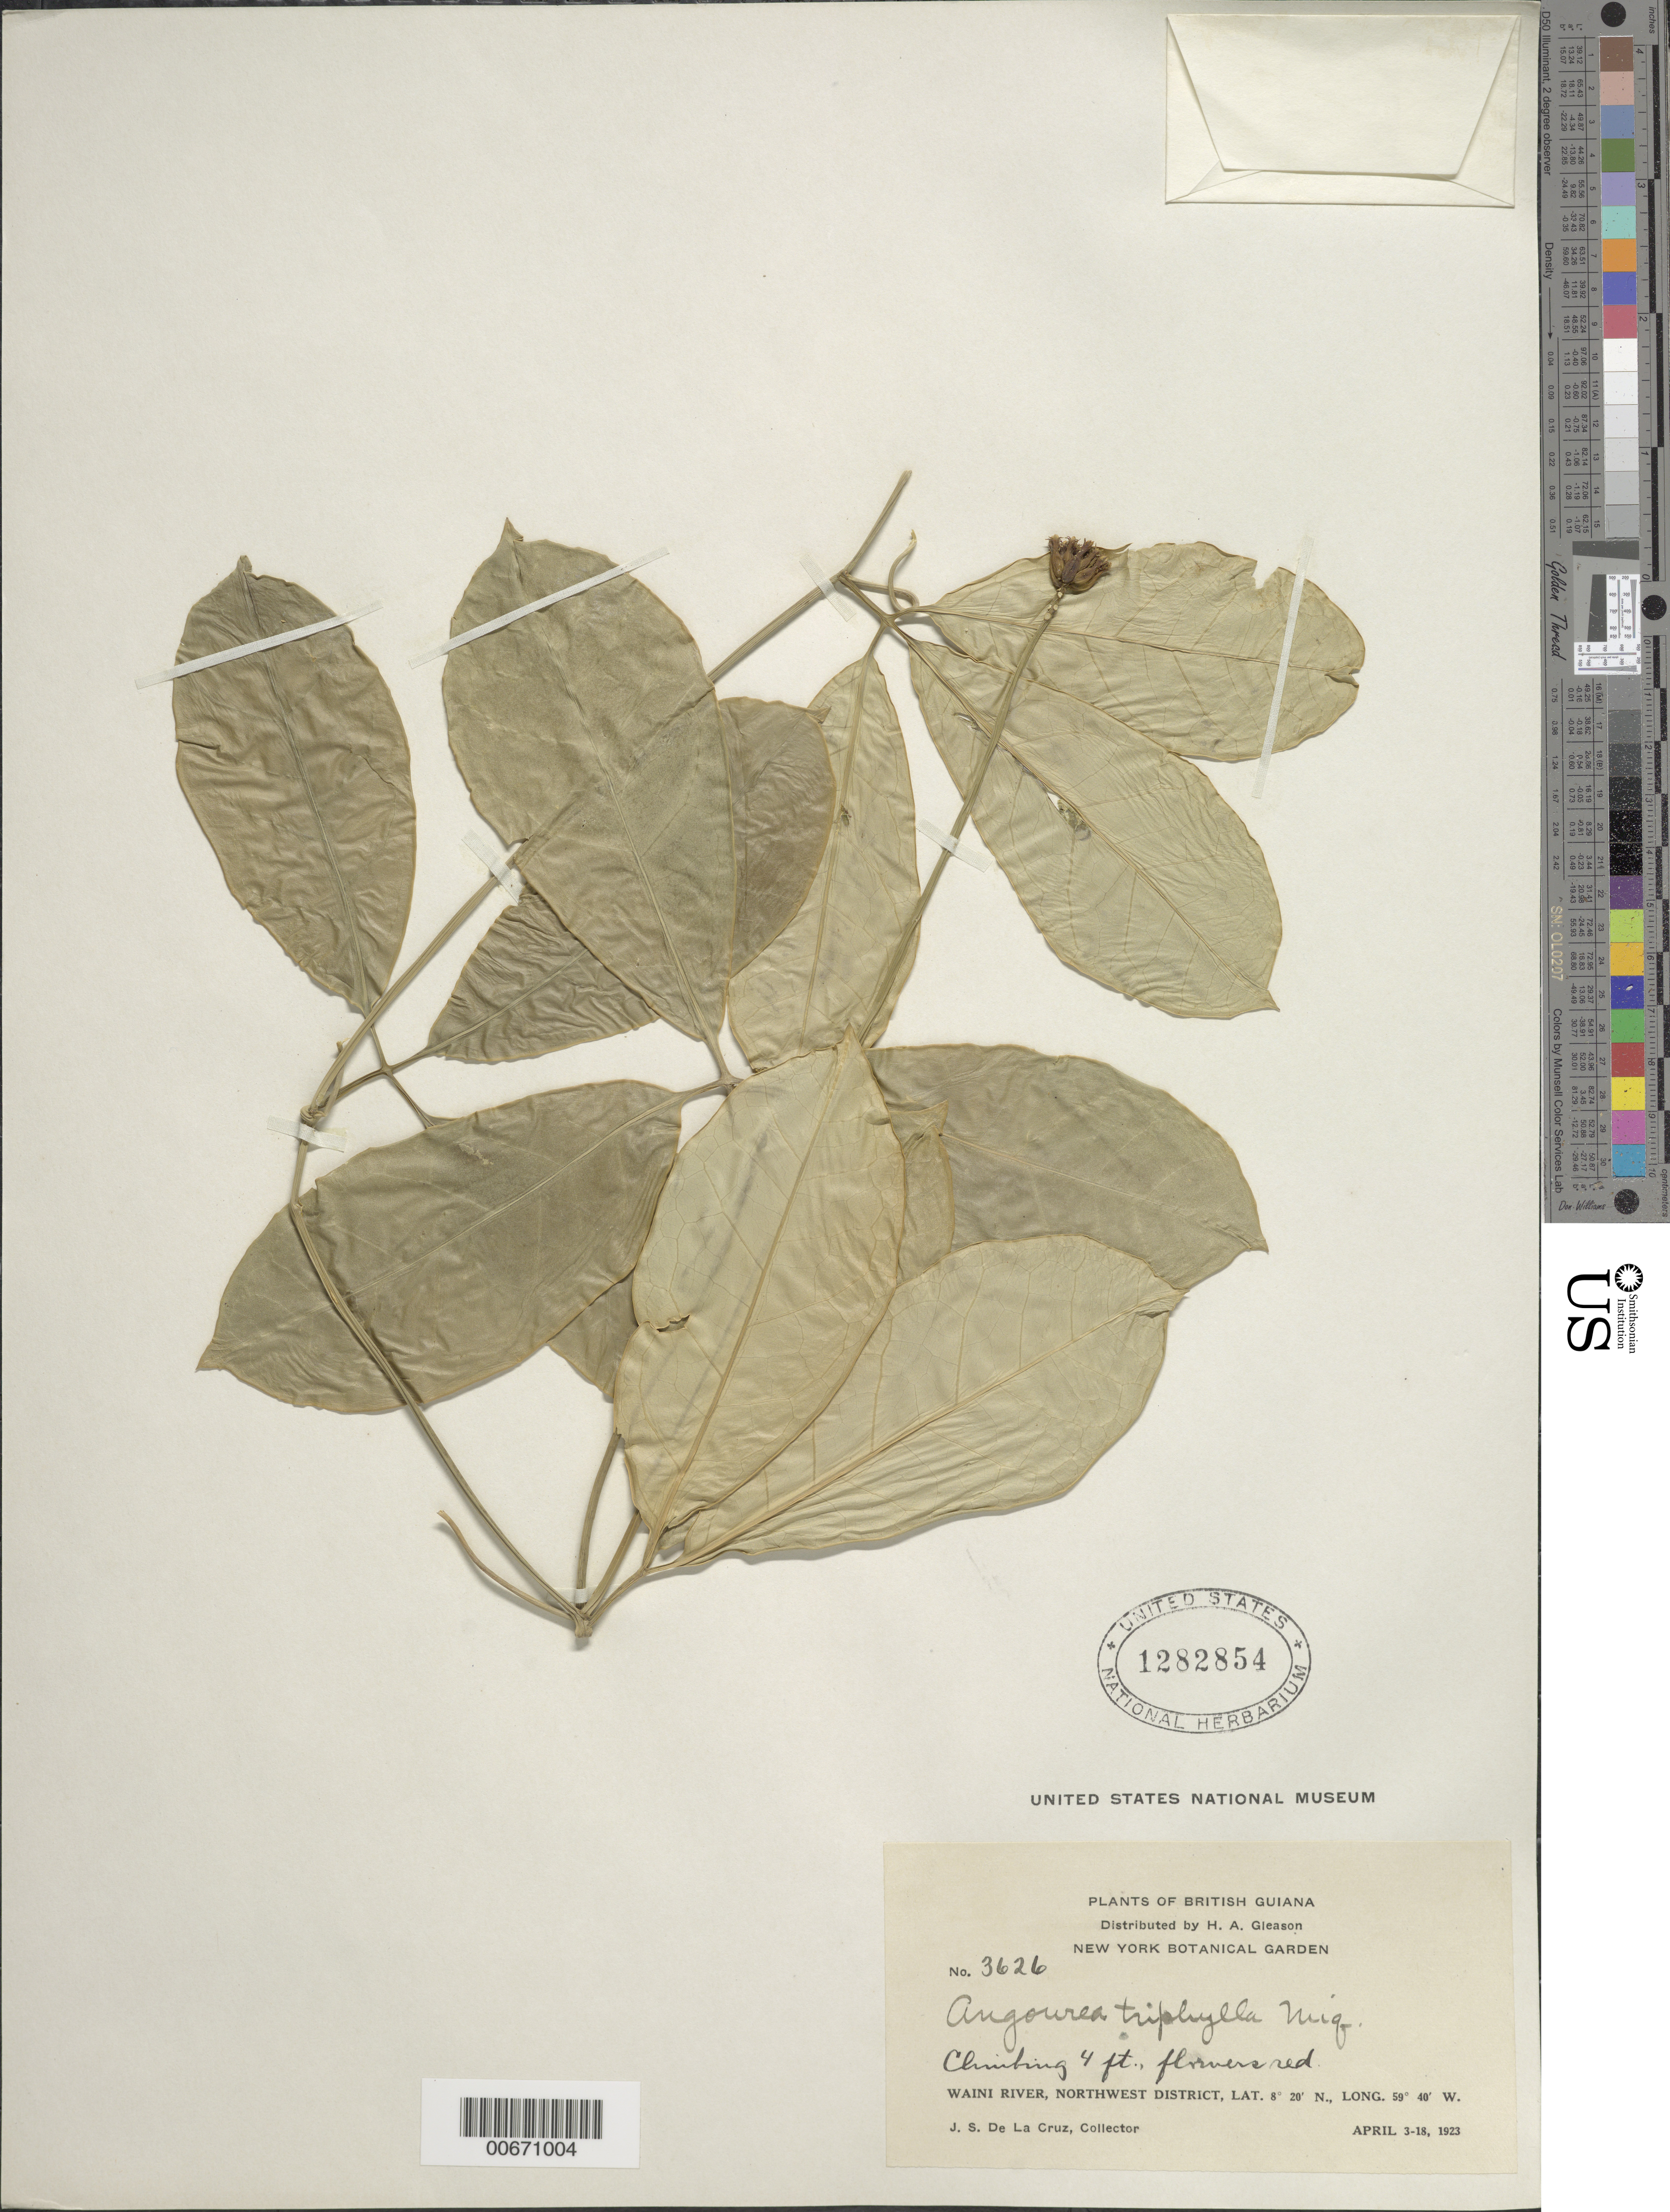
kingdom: Plantae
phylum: Tracheophyta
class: Magnoliopsida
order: Cucurbitales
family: Cucurbitaceae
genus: Psiguria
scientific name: Psiguria triphylla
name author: (Miq.) C. Jeffrey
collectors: J. S. de la Cruz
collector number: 3626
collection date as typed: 3-Apr-23 to 18-Apr-23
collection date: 1923-04-03/1923-04-18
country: Guyana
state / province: Barima-Waini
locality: Waini R., NW District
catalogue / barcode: US 1282854